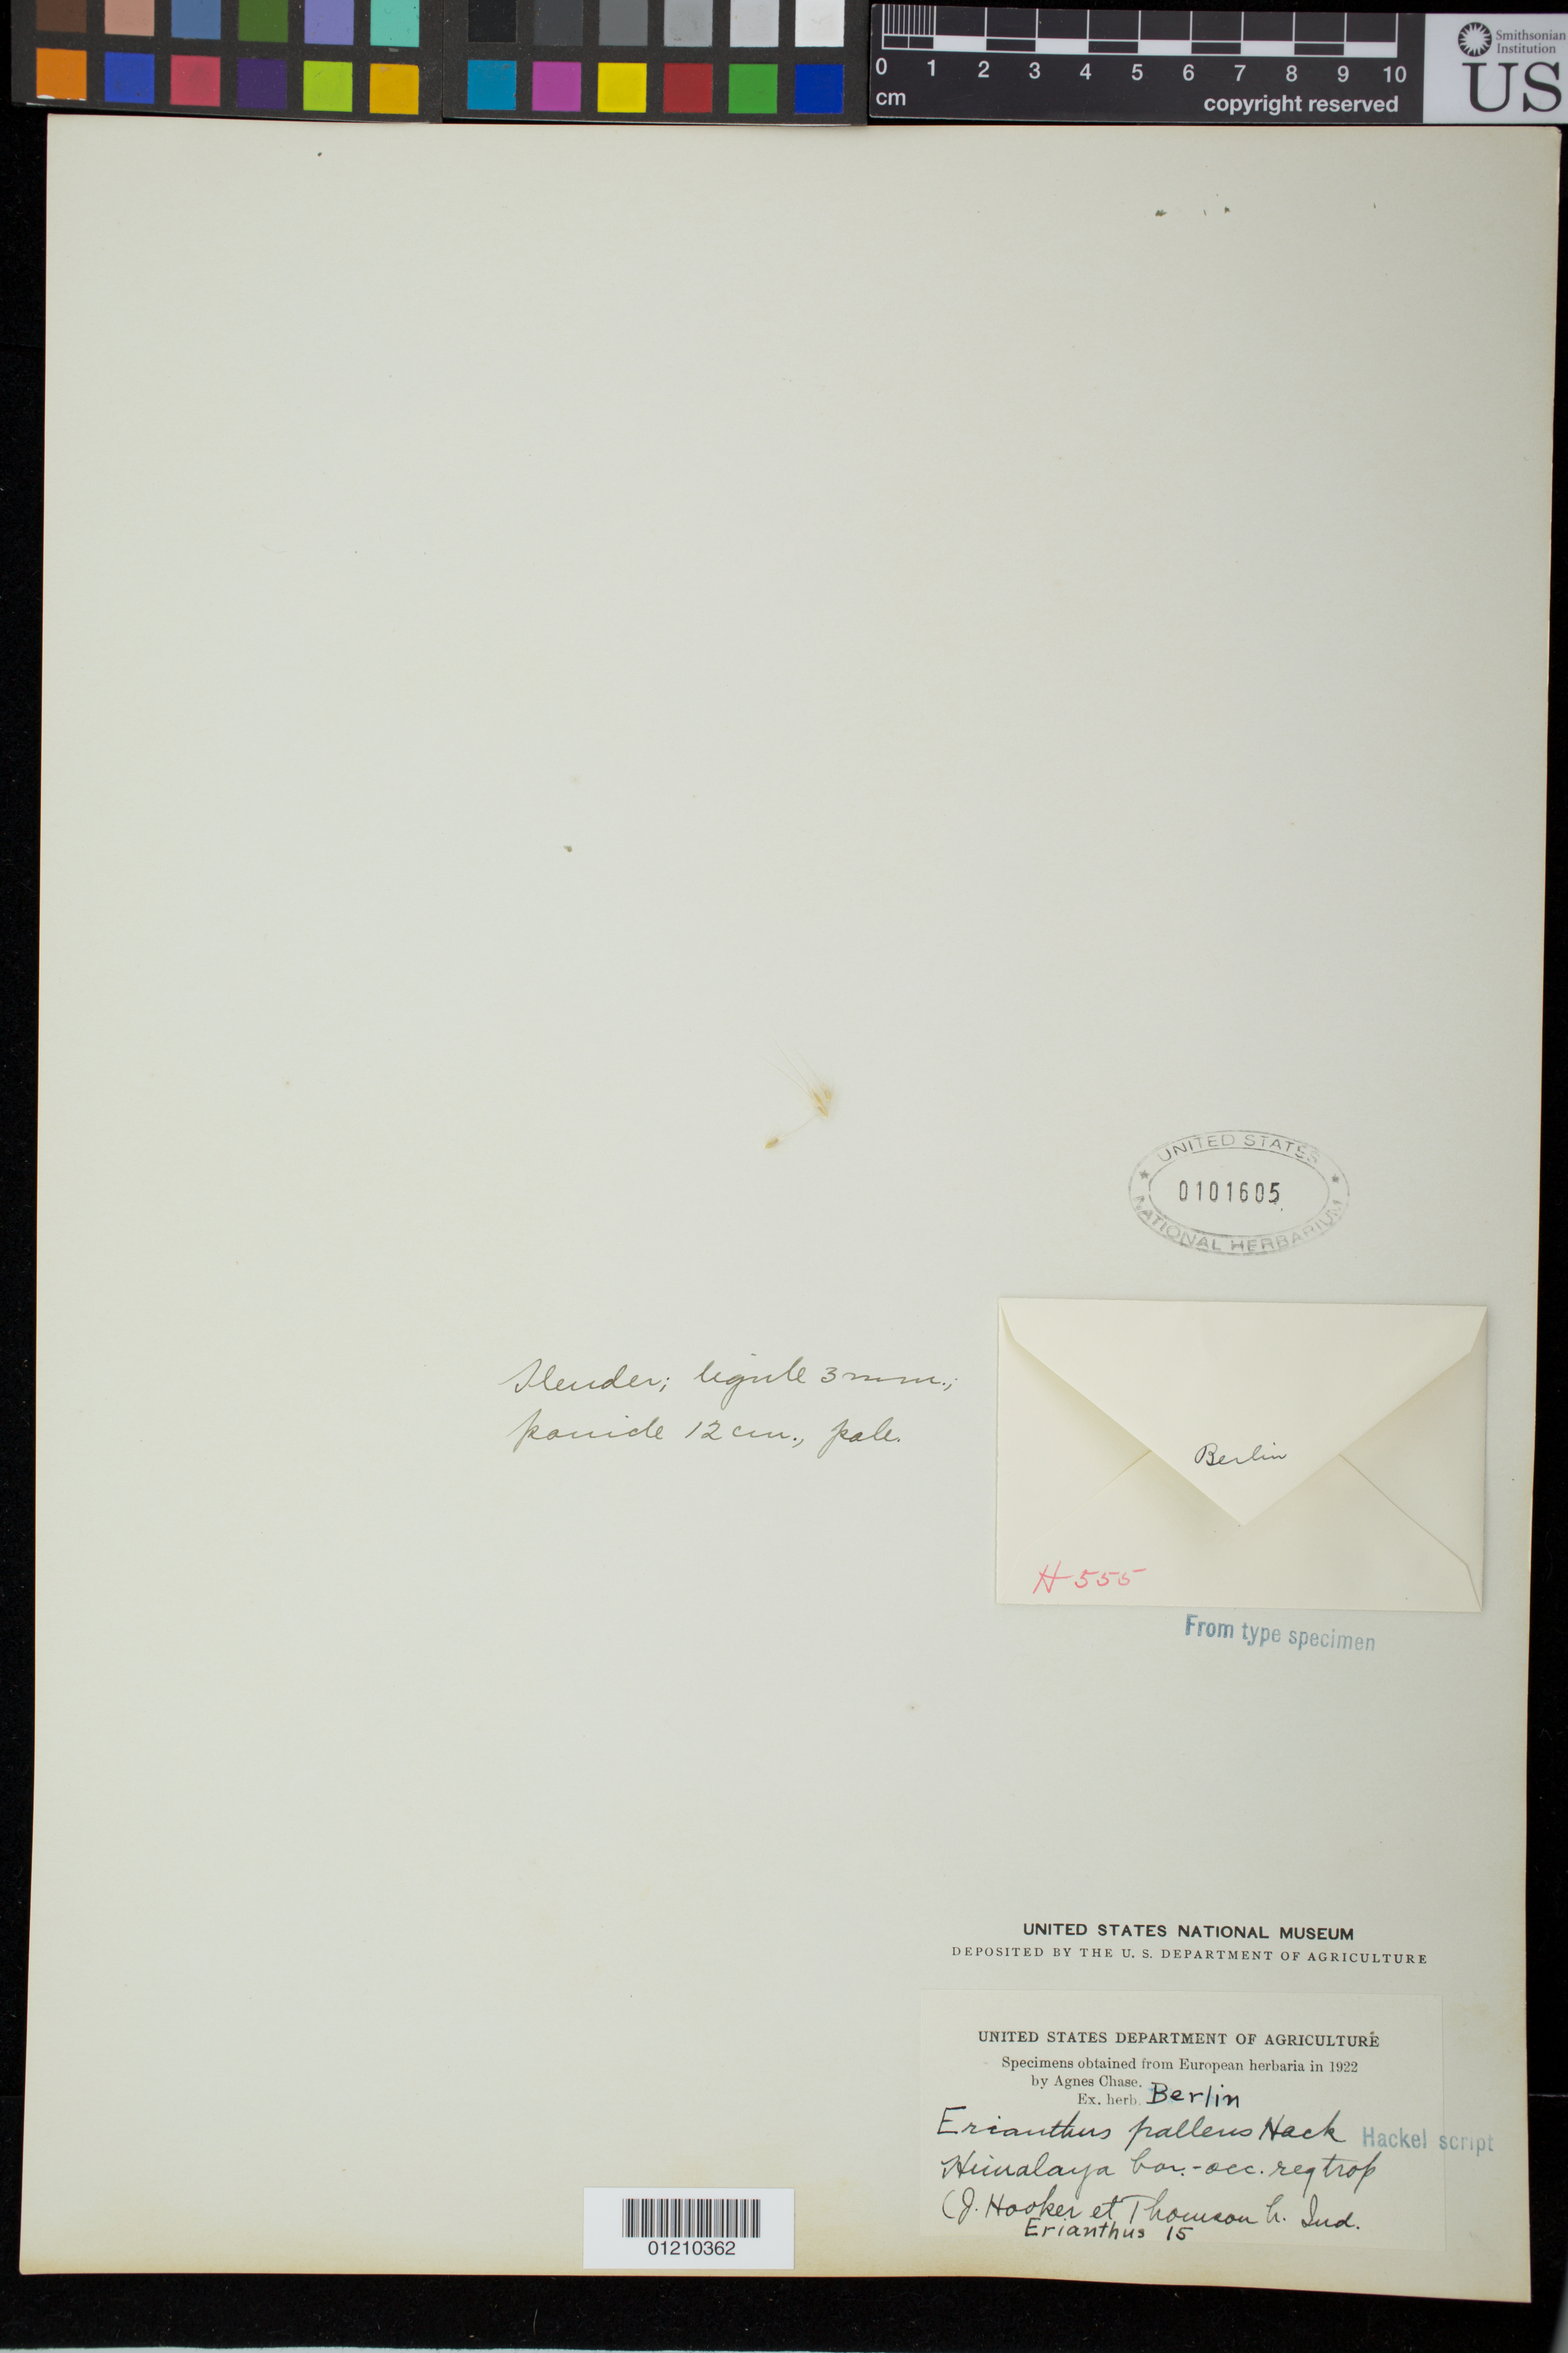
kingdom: Plantae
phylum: Tracheophyta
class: Liliopsida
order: Poales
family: Poaceae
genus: Erianthus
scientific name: Erianthus pallens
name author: Hack.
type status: Isotype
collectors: J. D. Hooker & -- Thomson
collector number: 15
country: India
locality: Himalayas.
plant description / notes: Fragmentary material of type specimen ex herb. Berlin.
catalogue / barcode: US 101605